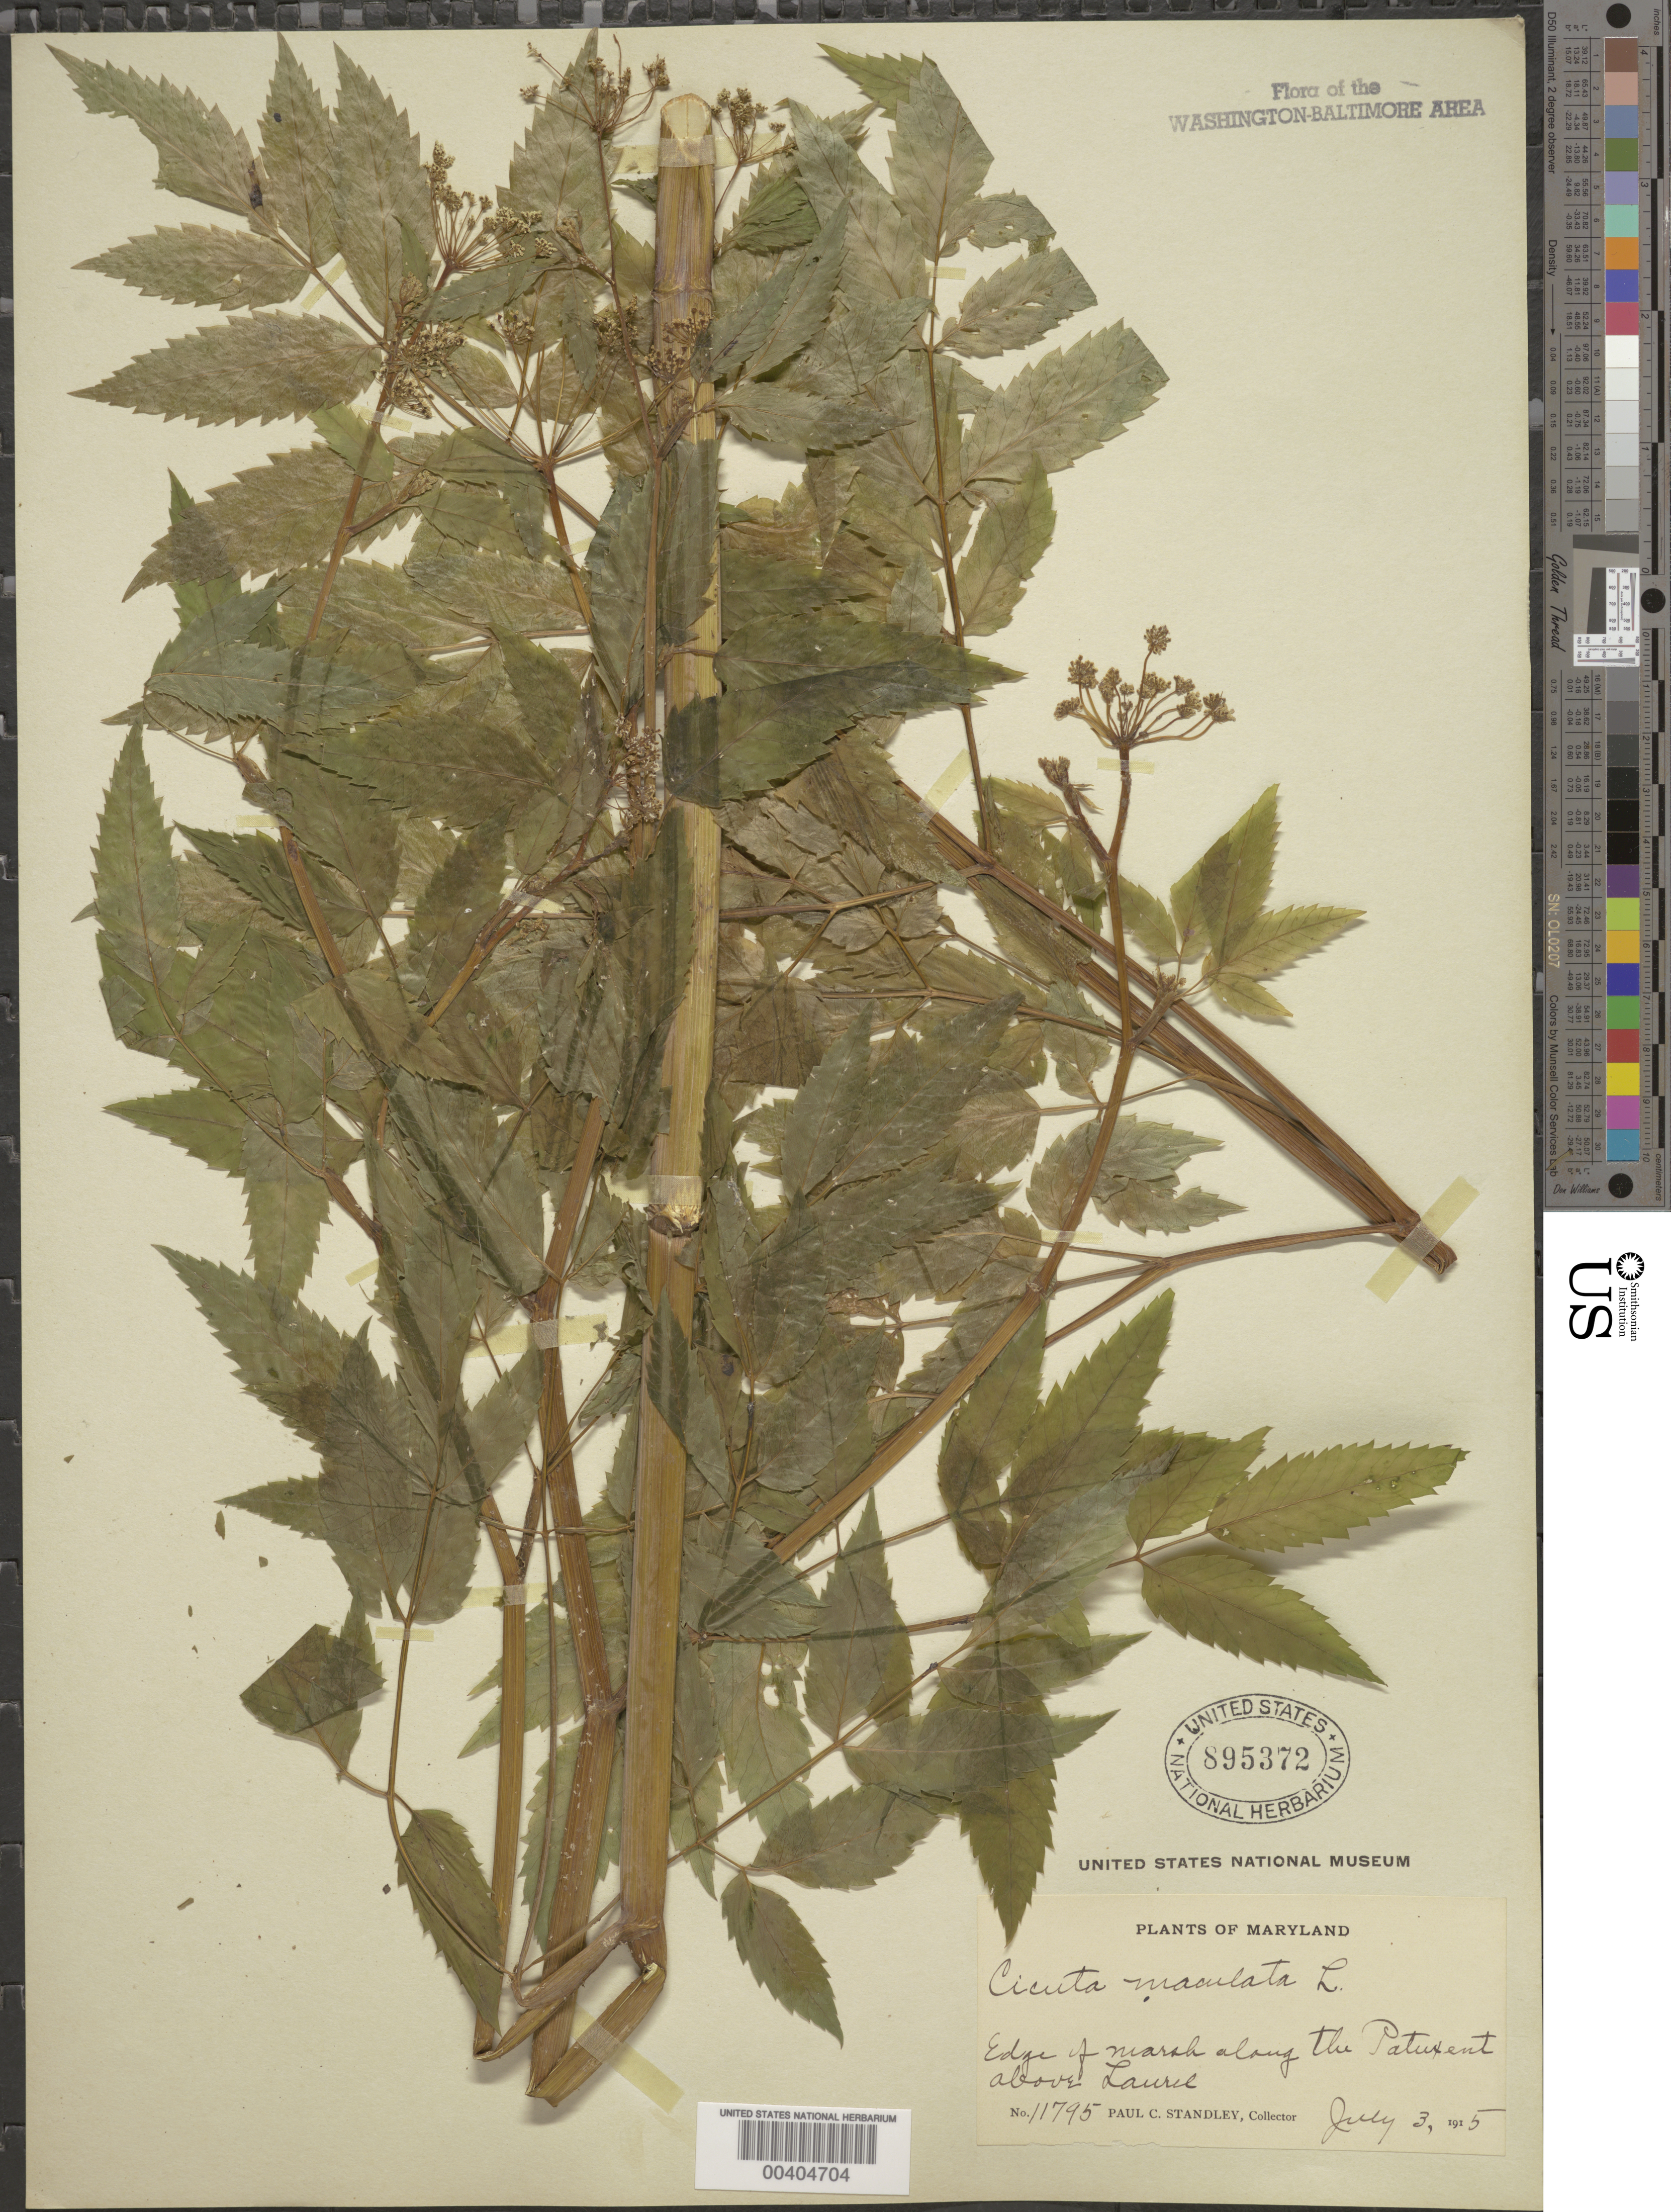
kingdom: Plantae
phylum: Tracheophyta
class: Magnoliopsida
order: Apiales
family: Apiaceae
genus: Cicuta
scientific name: Cicuta maculata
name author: L.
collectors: P. C. Standley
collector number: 11795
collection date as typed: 03 Jul 1915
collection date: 1915-07-03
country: United States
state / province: Maryland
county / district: Prince George's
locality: Patuxent River marsh above Laurel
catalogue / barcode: US 895372